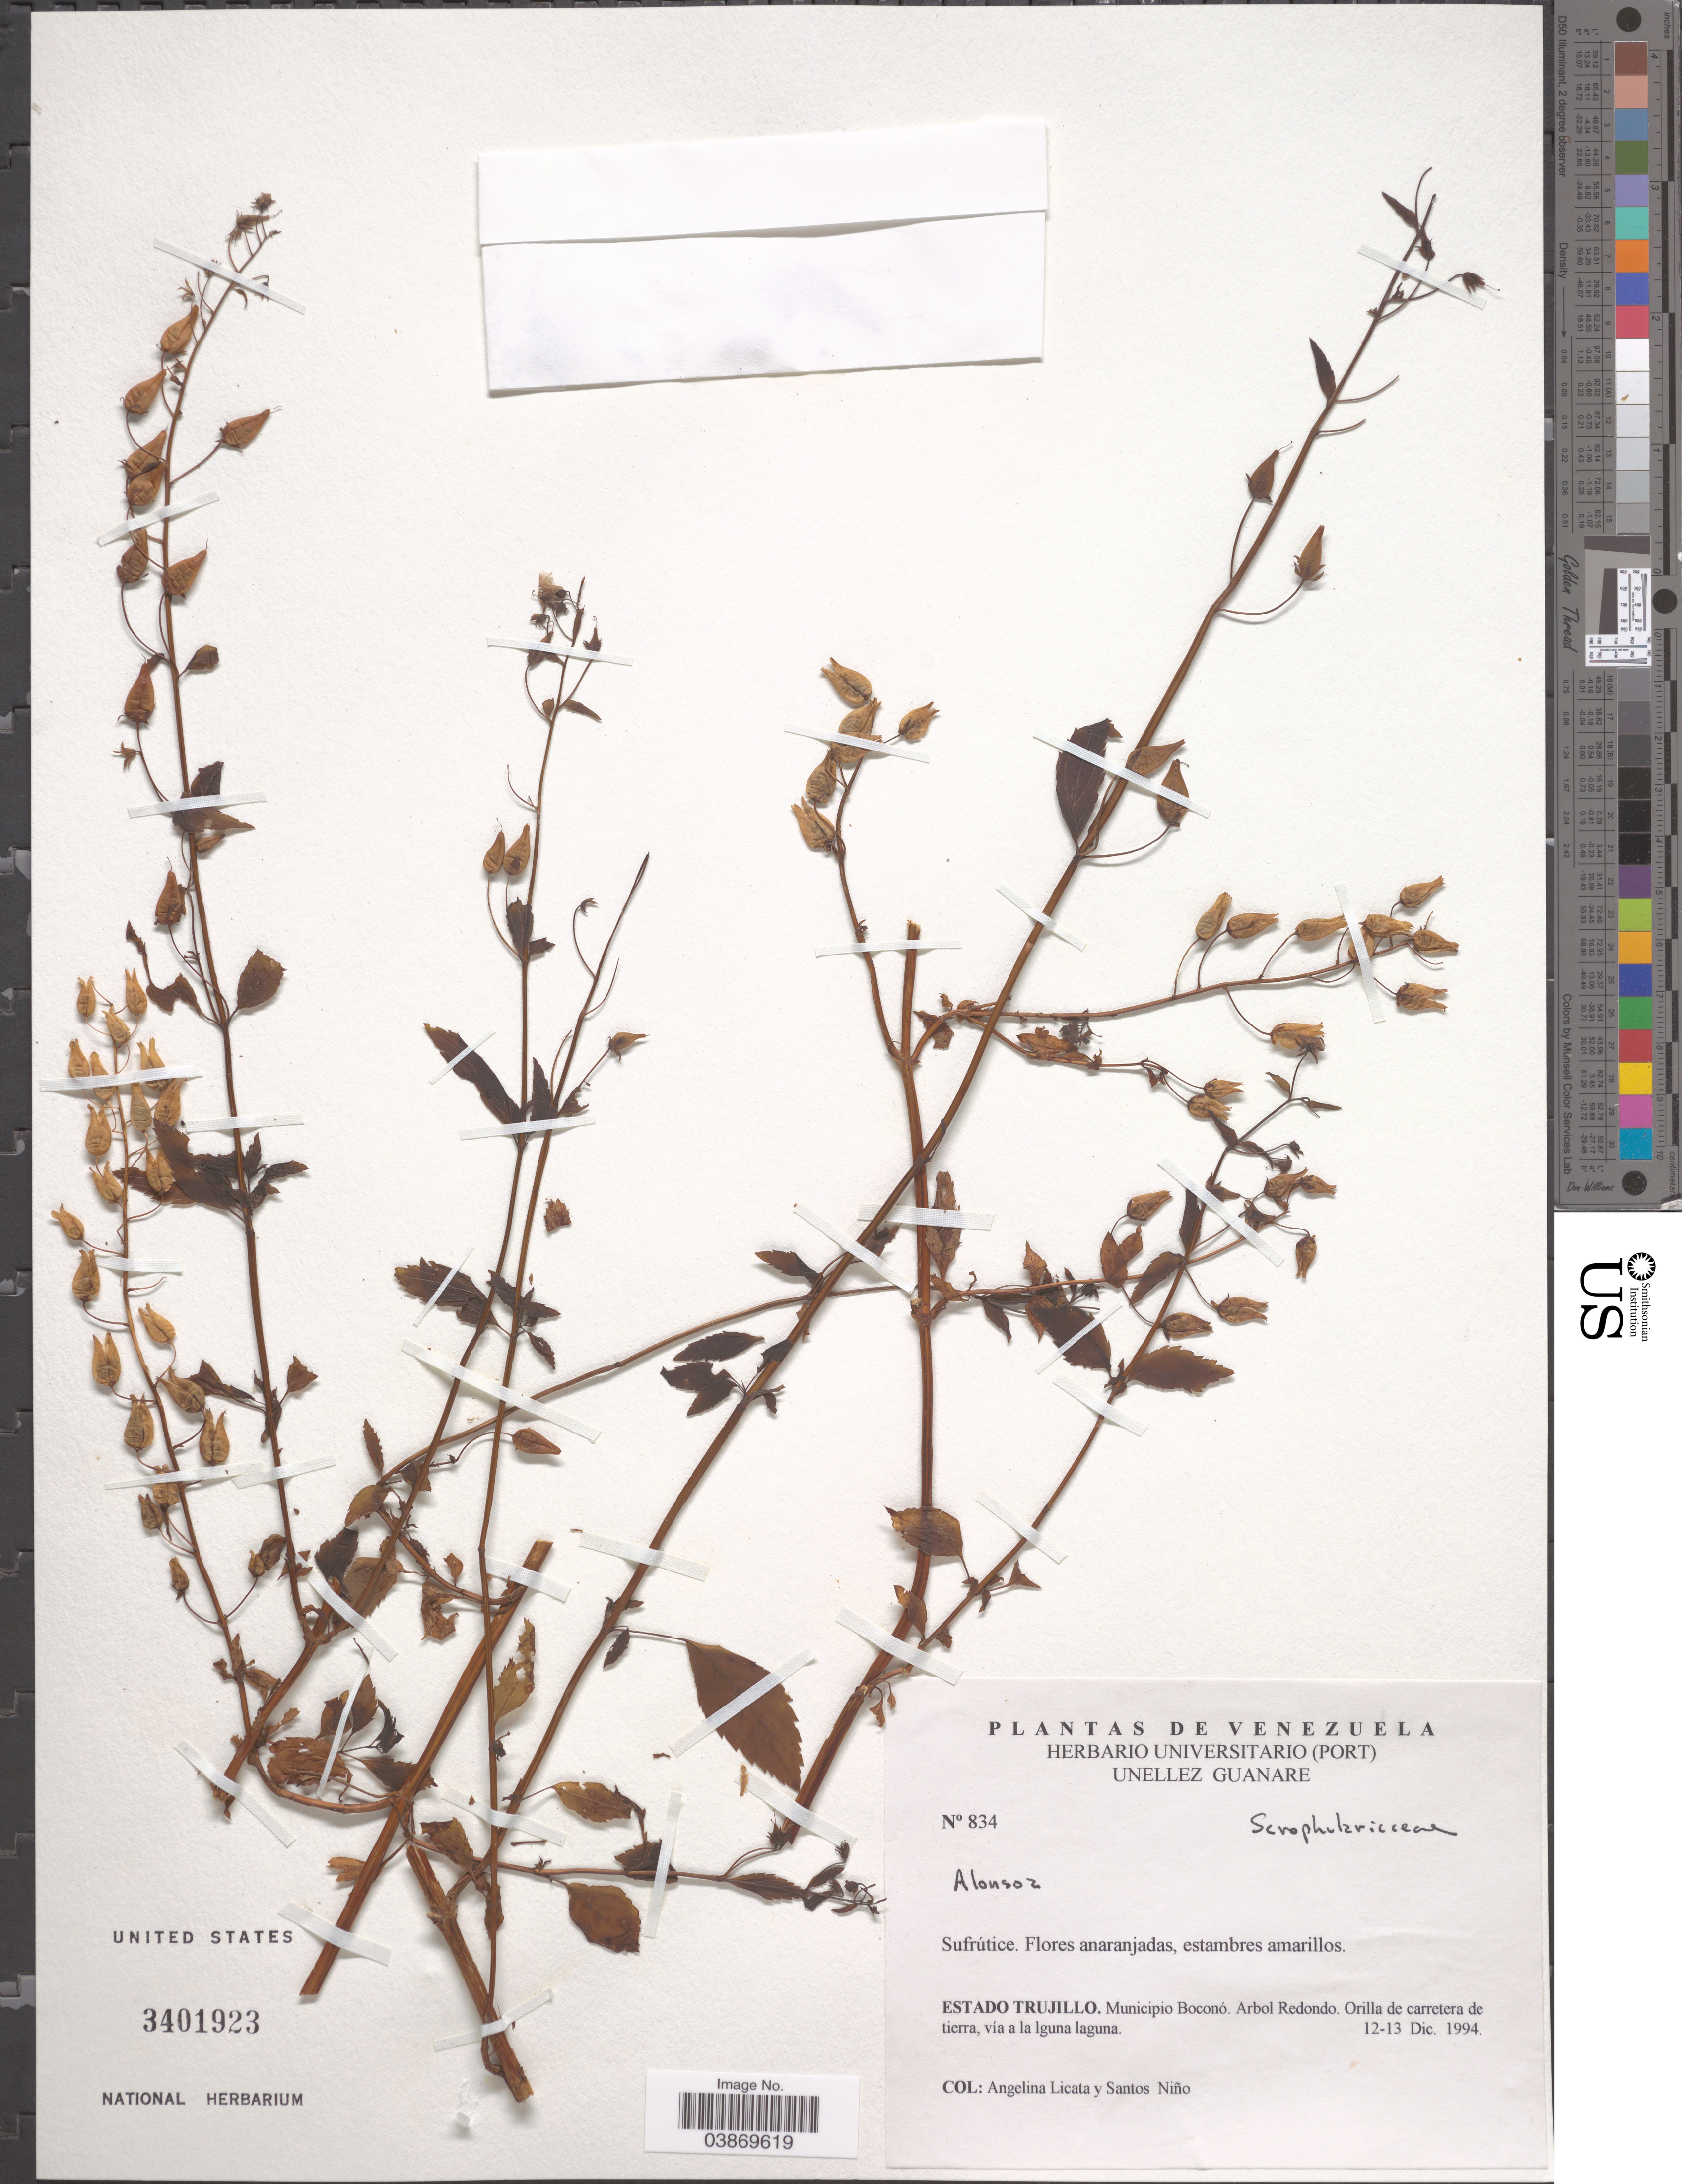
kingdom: Plantae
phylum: Tracheophyta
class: Magnoliopsida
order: Lamiales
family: Scrophulariaceae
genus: Alonsoa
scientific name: Alonsoa sp.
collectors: A. Licata & S. M. Niño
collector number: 834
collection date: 1994-12-12/1994-12-13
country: Venezuela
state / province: Trujillo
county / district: Boconó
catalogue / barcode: US 3401923